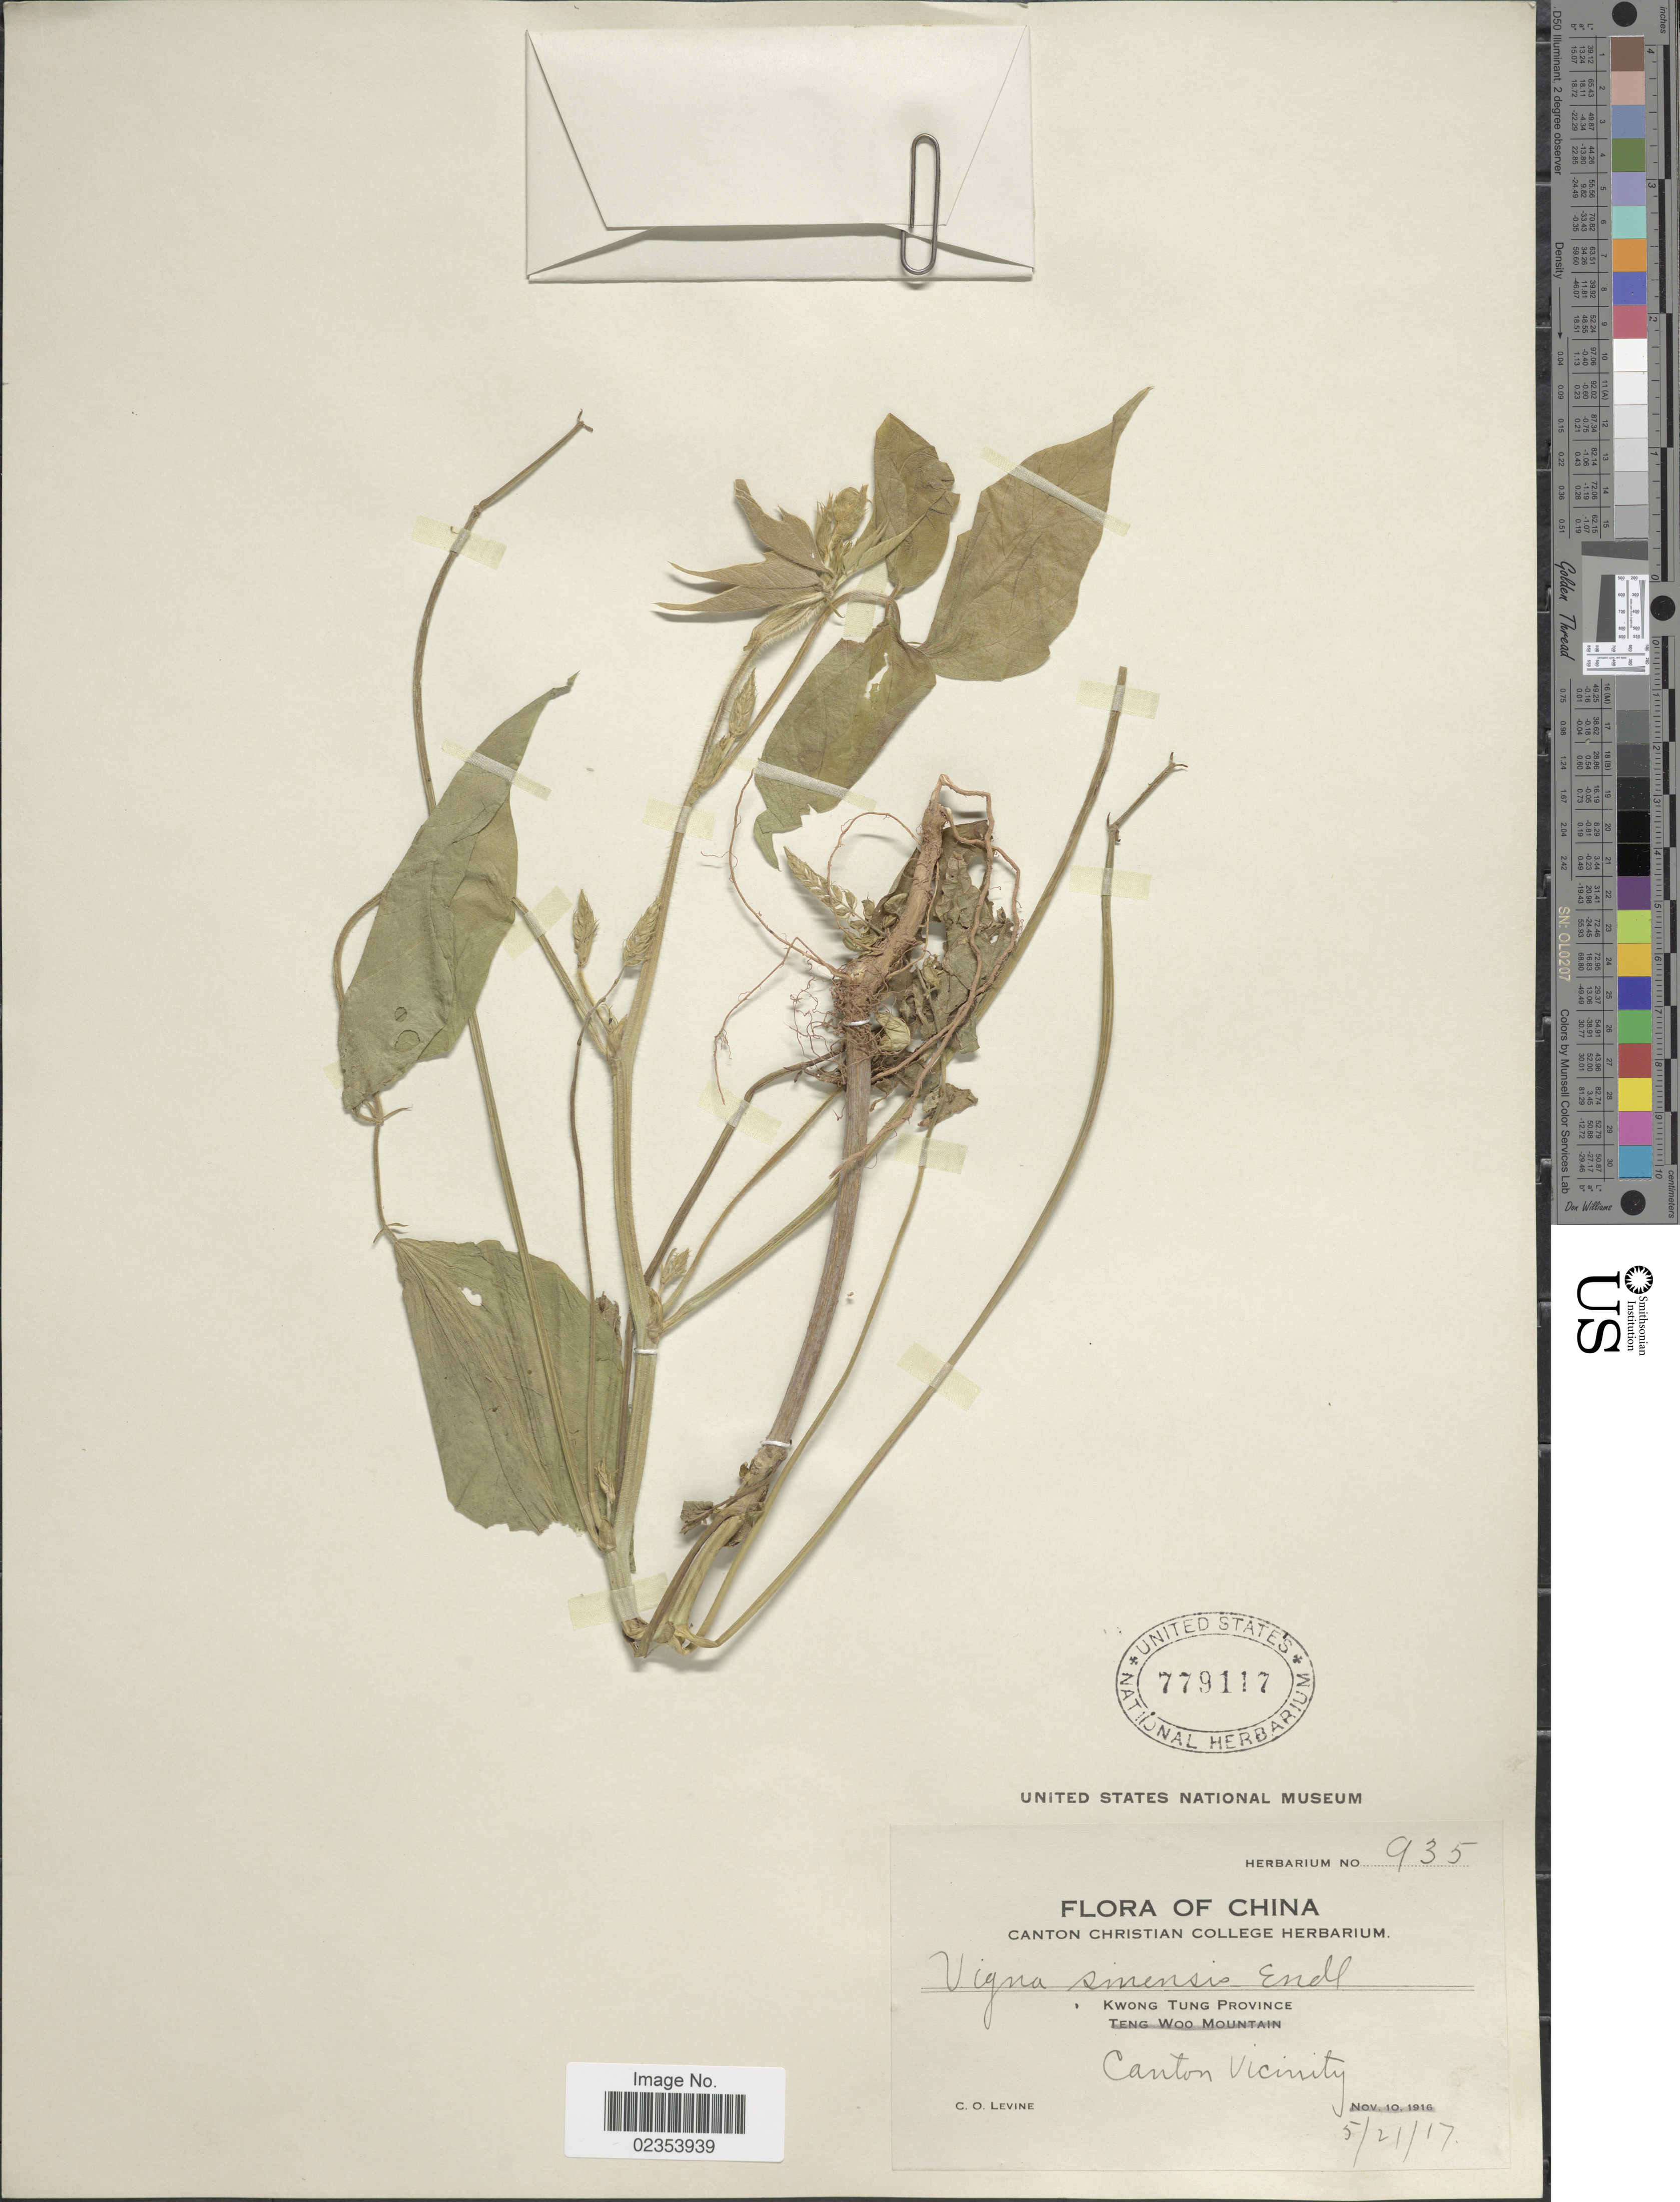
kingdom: Plantae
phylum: Tracheophyta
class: Magnoliopsida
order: Fabales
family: Fabaceae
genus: Vigna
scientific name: Vigna unguiculata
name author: (L.) Walp.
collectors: C. O. Levine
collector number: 935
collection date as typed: Transcribed d/m/y: 21/5/17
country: China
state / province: Guangdong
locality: Kwong Tung Province. Canton Vicinity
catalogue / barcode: US 779117